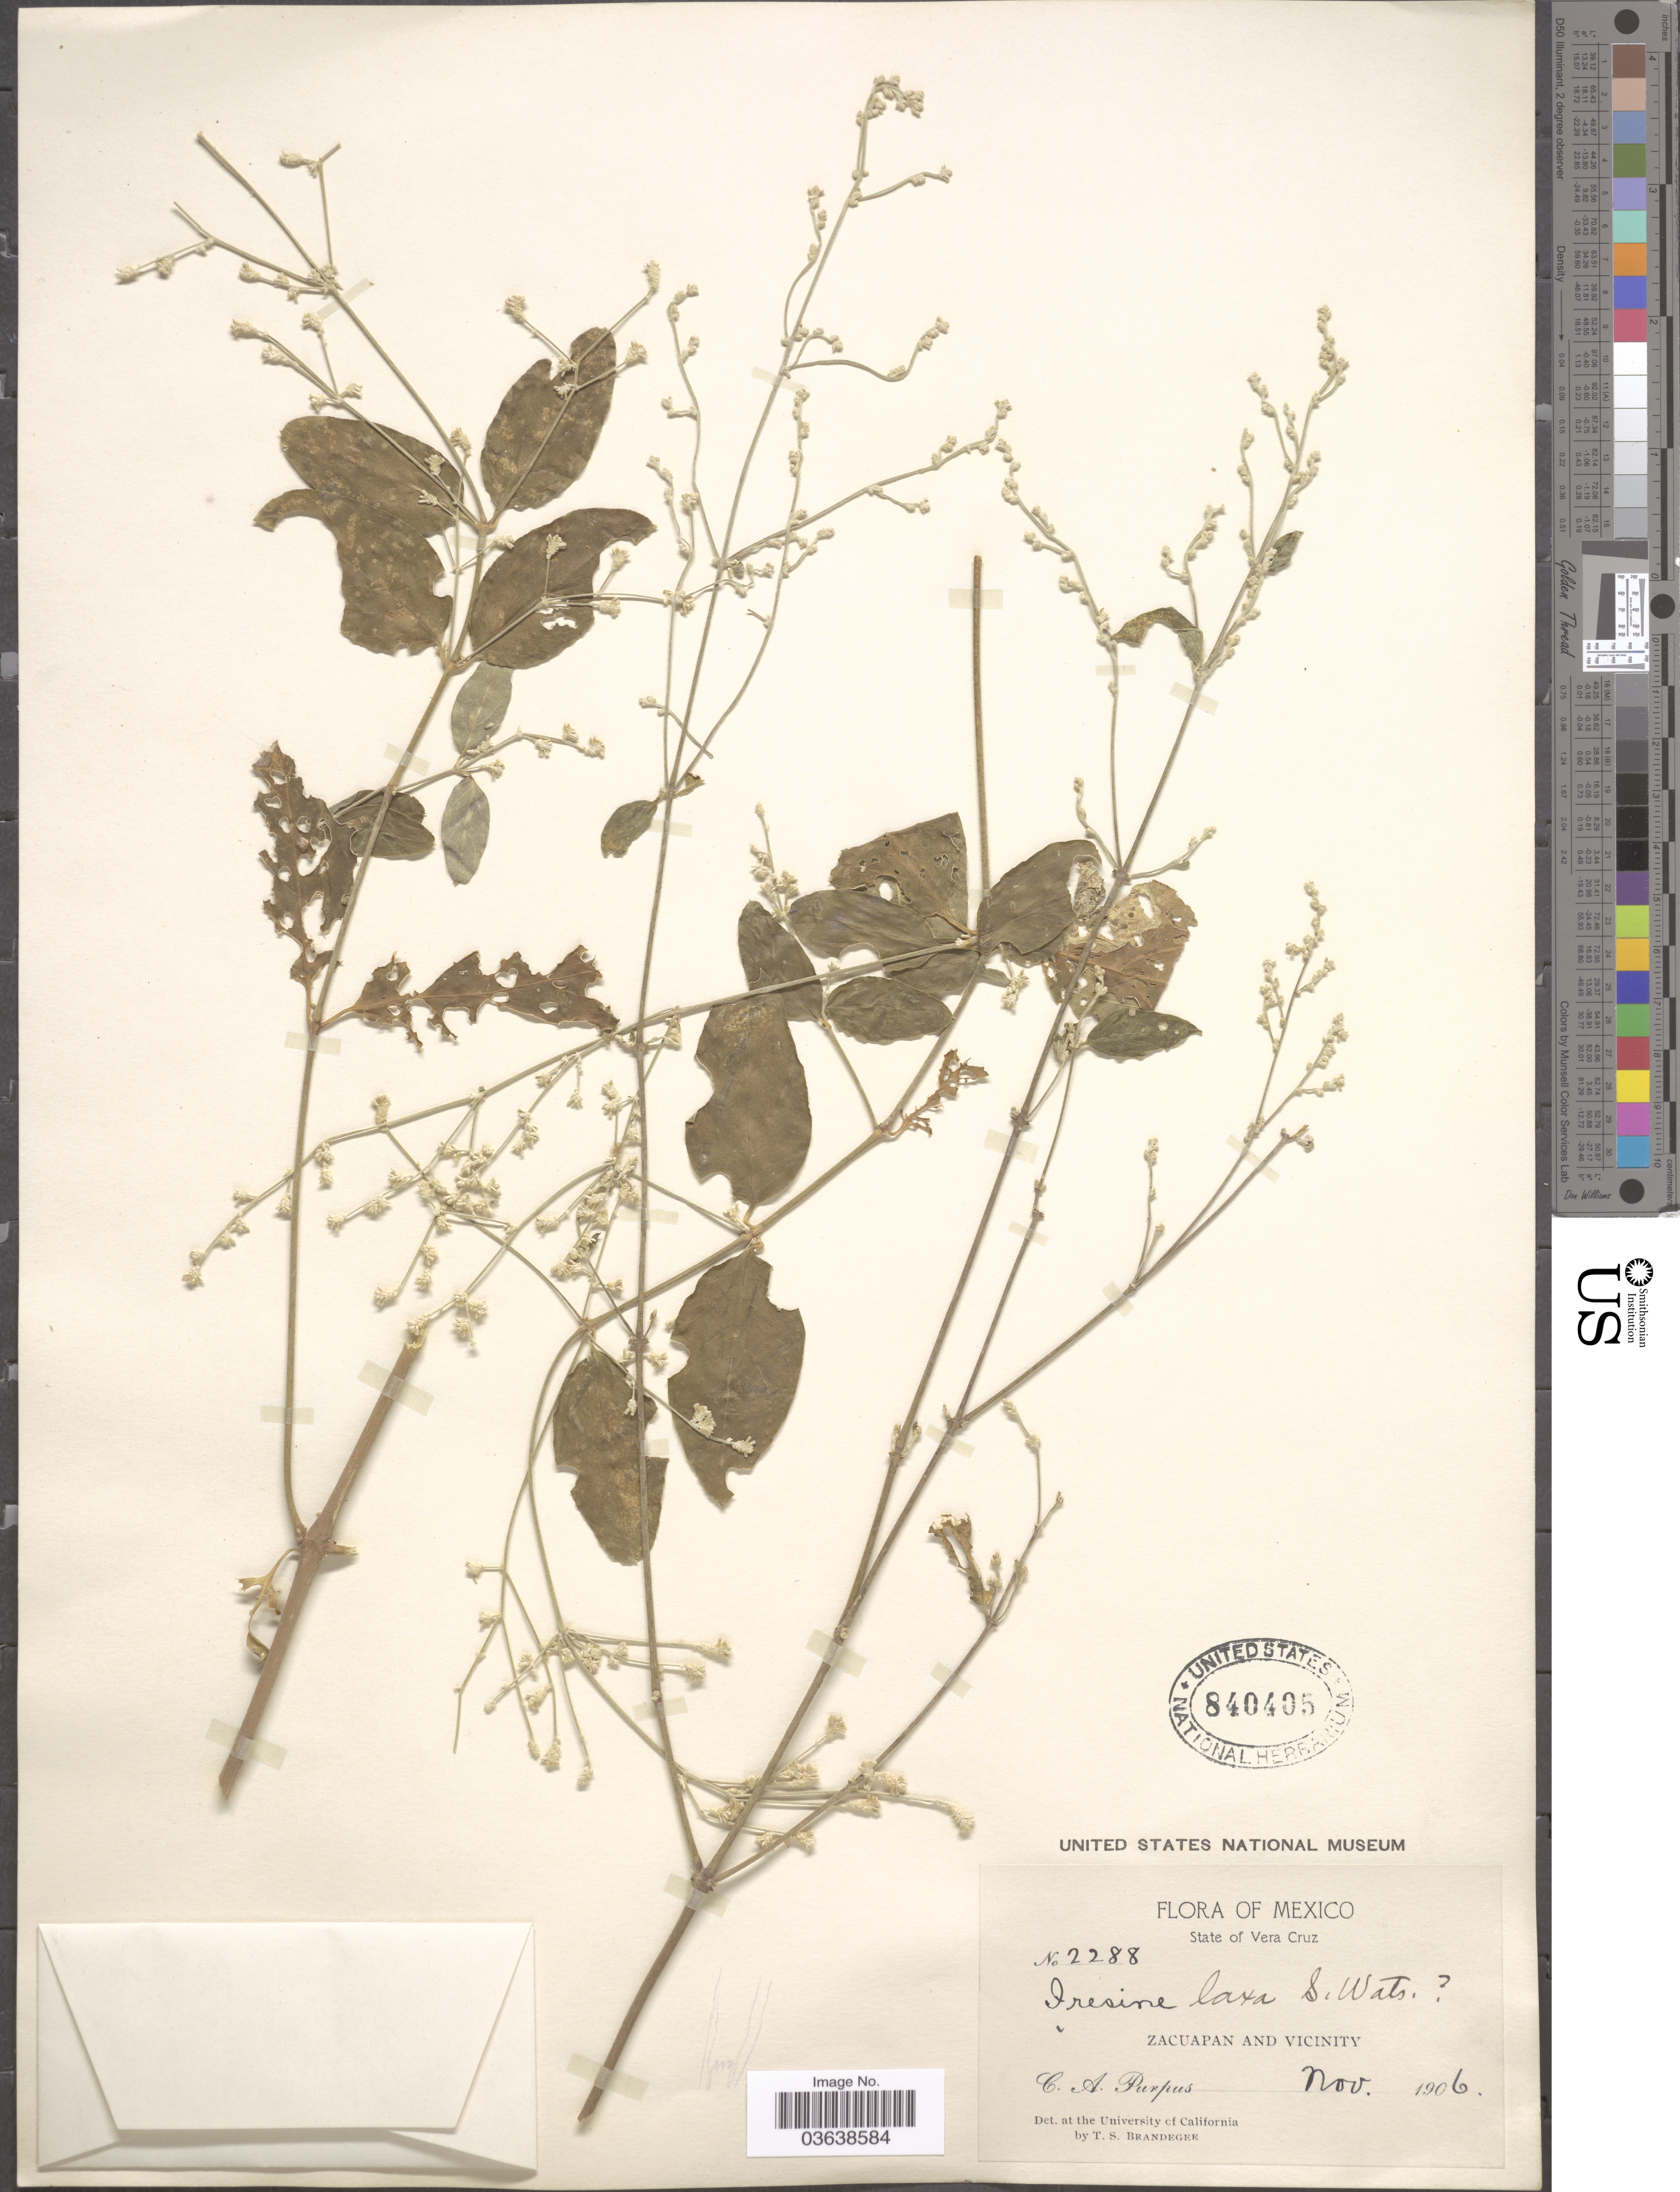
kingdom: Plantae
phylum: Tracheophyta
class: Magnoliopsida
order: Caryophyllales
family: Amaranthaceae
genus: Iresine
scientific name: Iresine calea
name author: (Ibáñez) Standl.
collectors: C. A. Purpus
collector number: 2288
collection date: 1906-11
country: Mexico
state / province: Veracruz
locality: State of Vera Cruz. Zacuapan and vicinity.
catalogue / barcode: US 840405